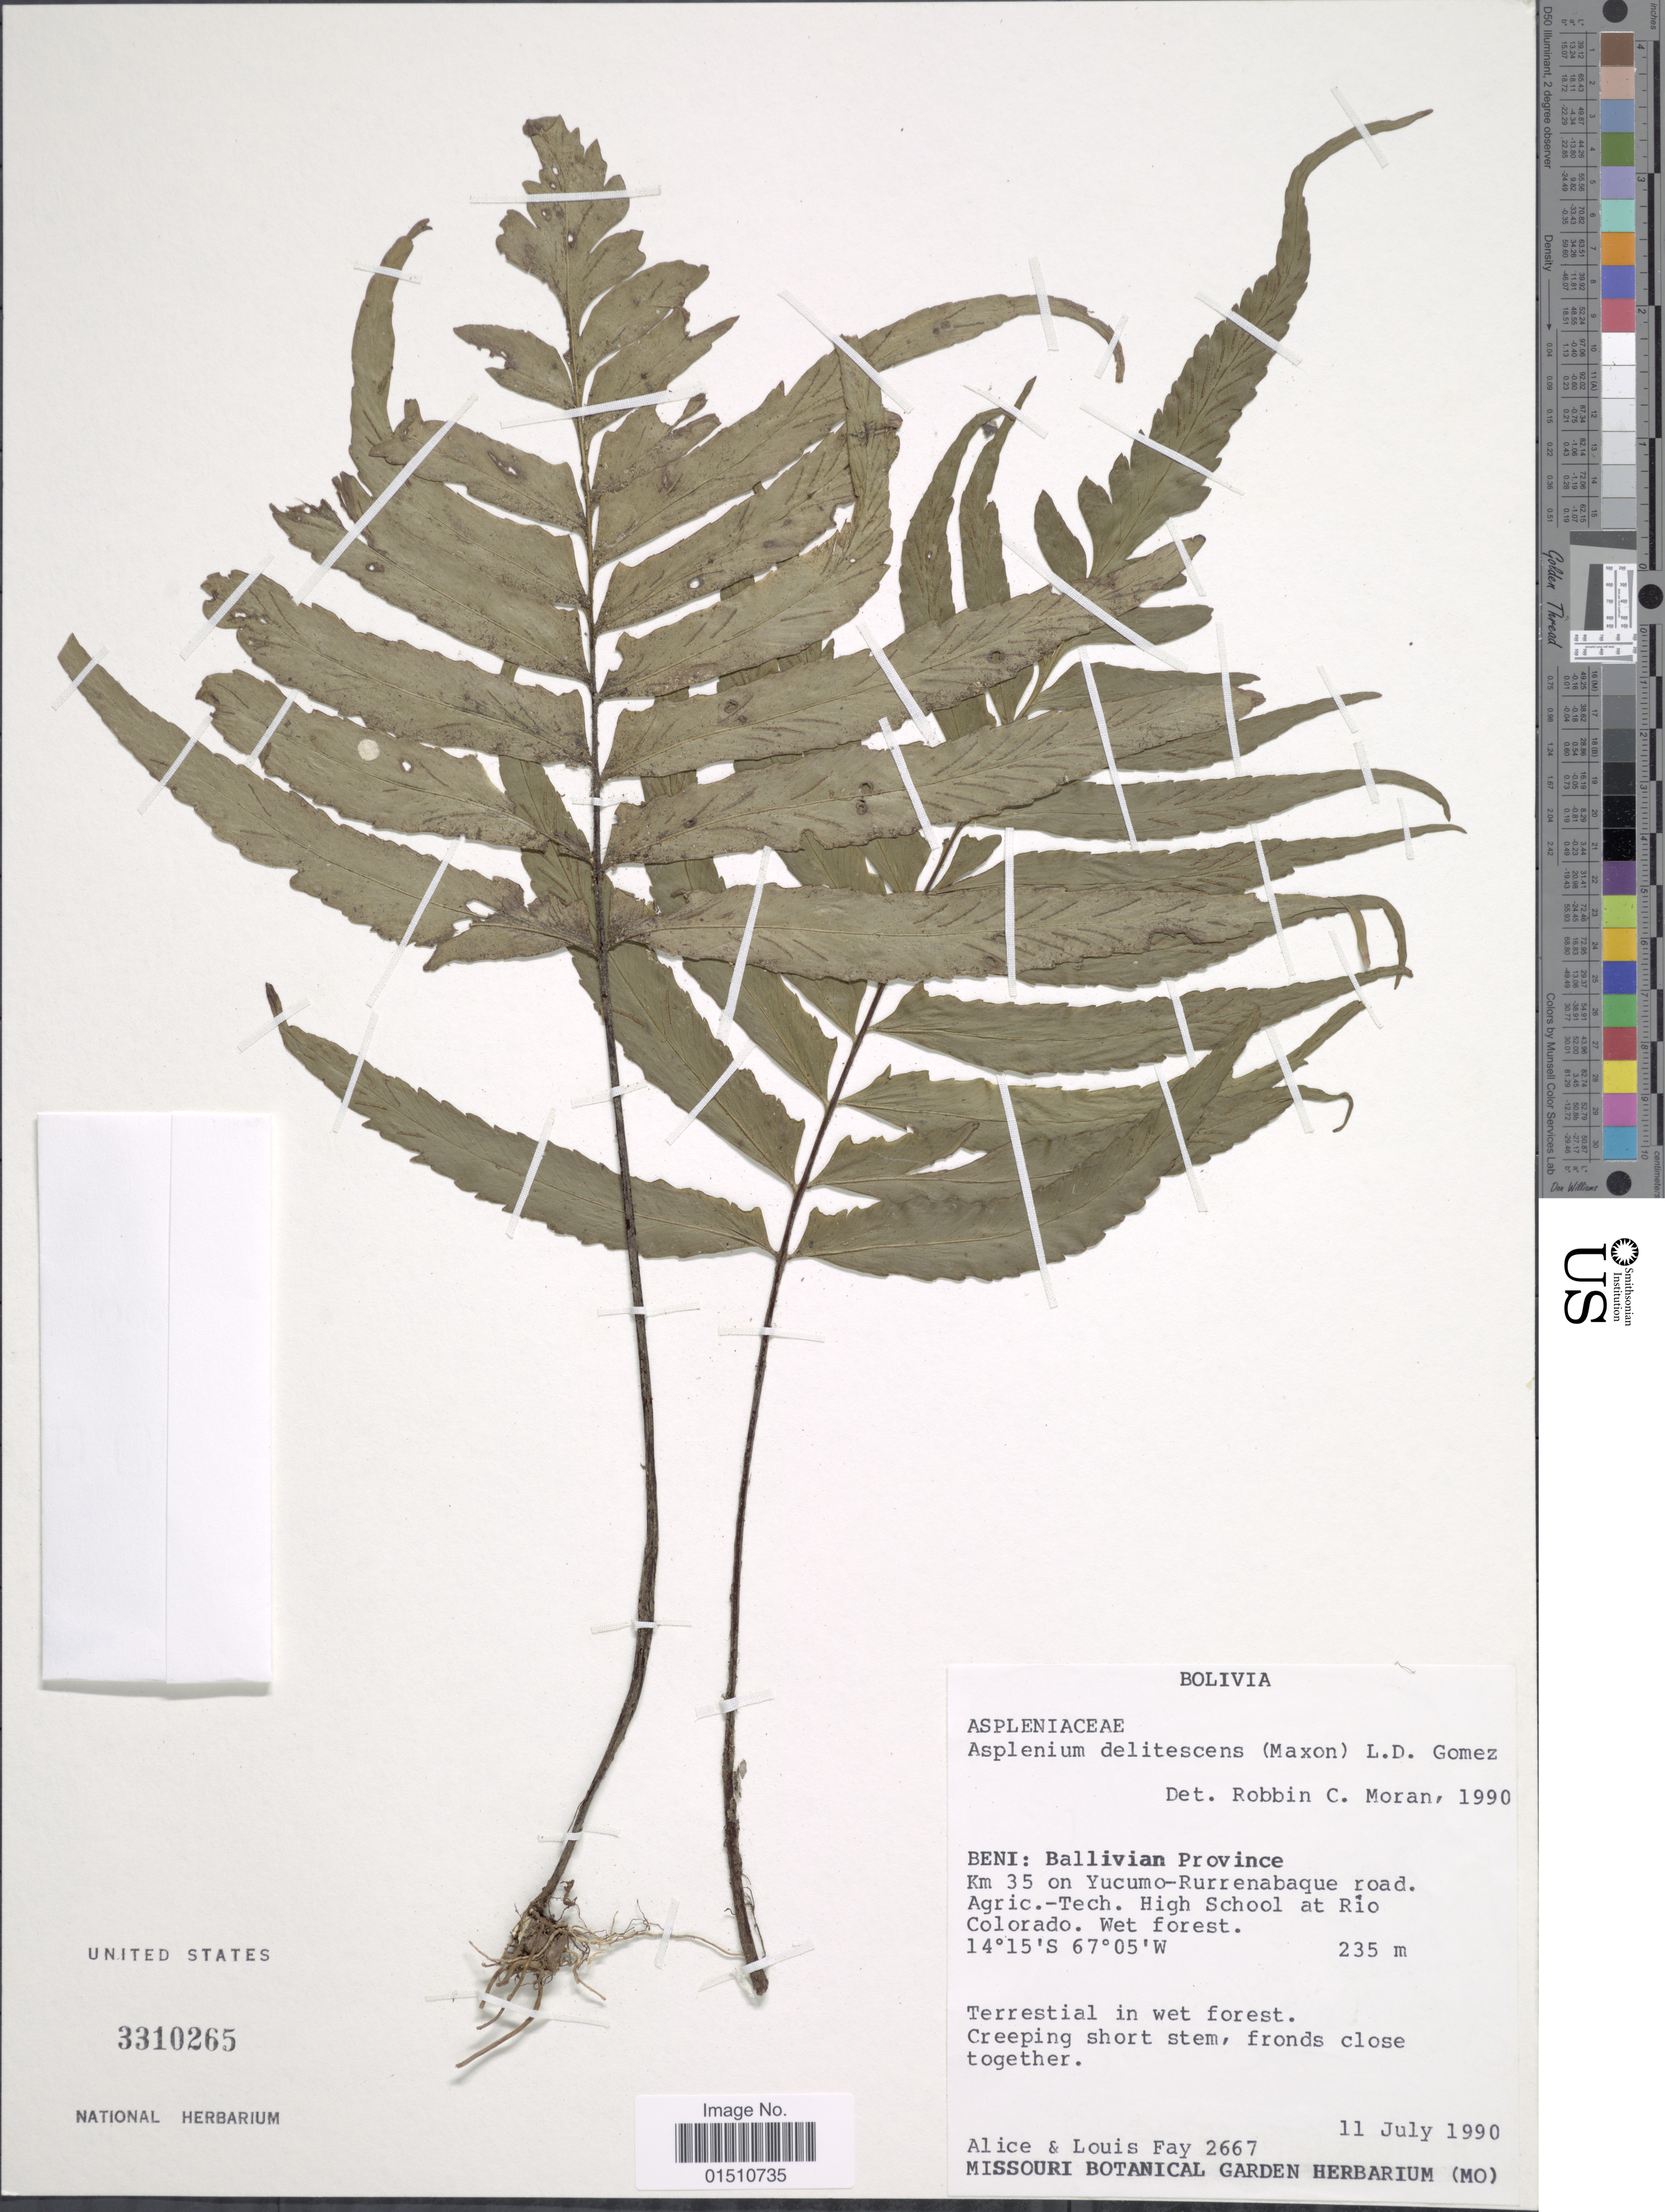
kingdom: Plantae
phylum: Tracheophyta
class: Polypodiopsida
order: Polypodiales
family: Aspleniaceae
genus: Asplenium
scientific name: Asplenium delitescens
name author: (Maxon) L.D. Gómez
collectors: A. Fay & L. Fay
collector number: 2667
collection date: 1990-07-11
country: Bolivia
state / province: Beni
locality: Bolivia, Beni: Ballivian Province Km 35 on Yucumo-Rurrenabaque road. Agric.-Tech. Highschool at Rio Colorado. Wet Forest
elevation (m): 235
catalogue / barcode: US 3310265